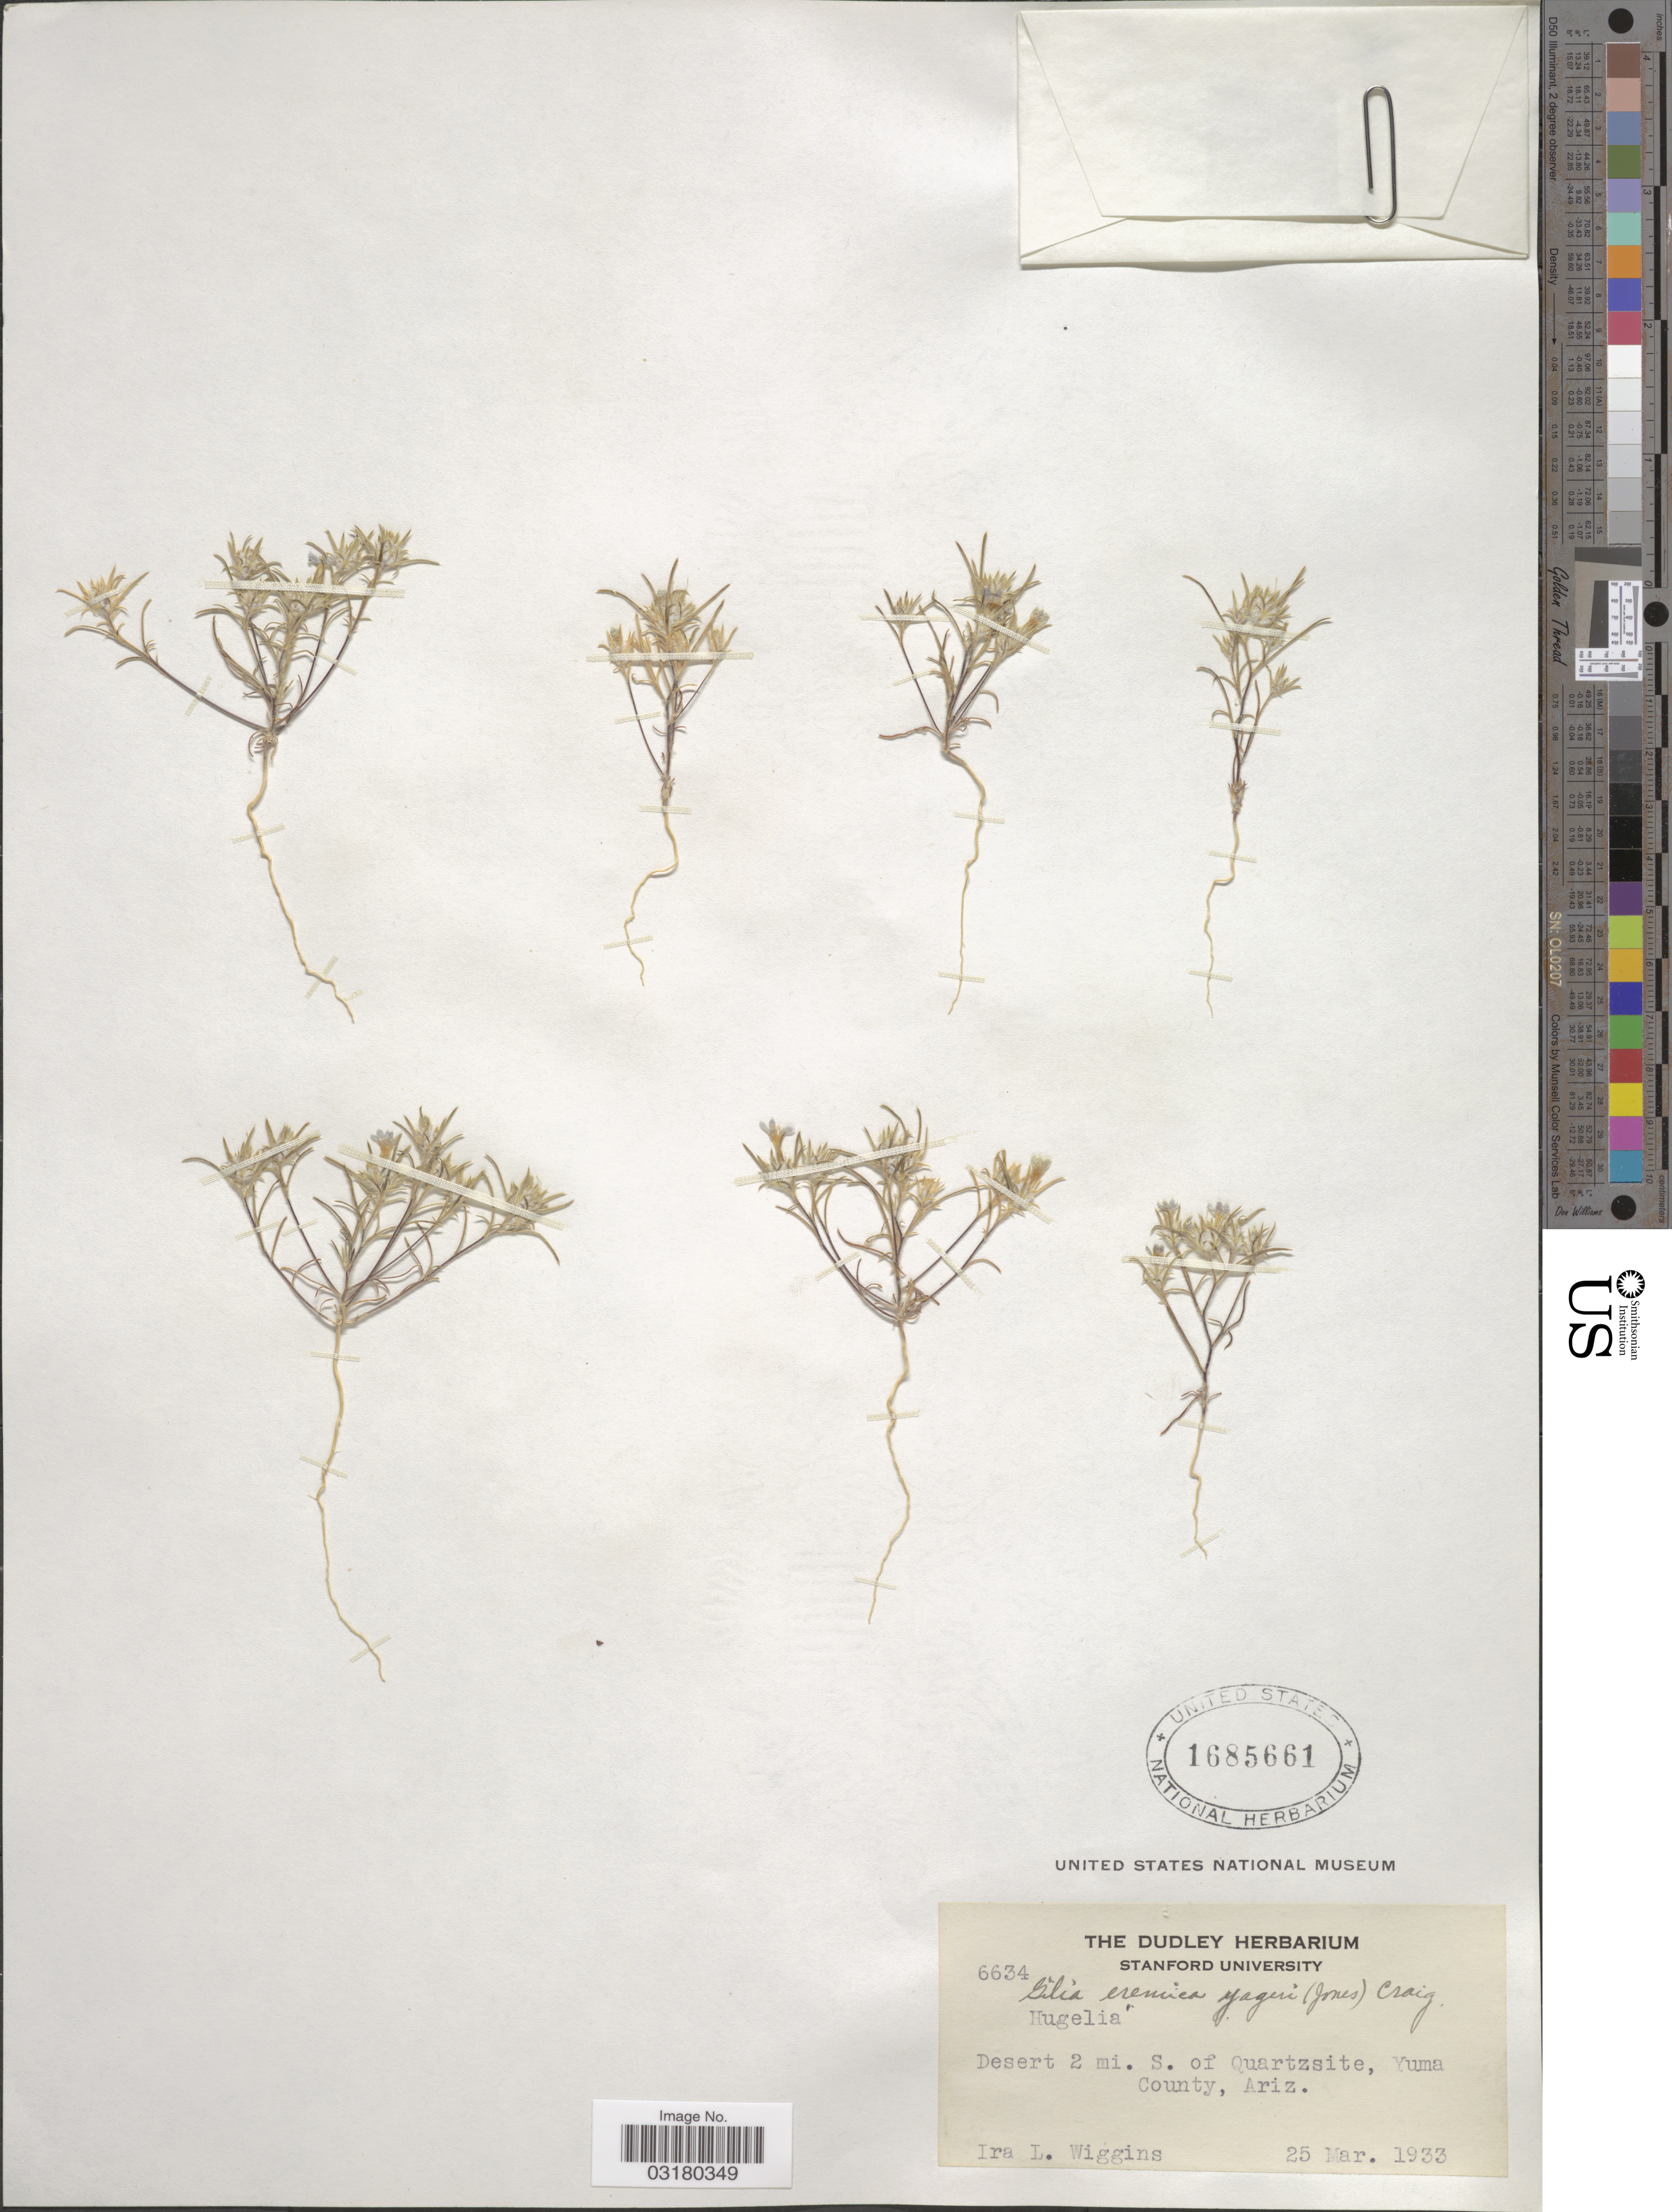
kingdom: Plantae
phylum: Tracheophyta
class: Magnoliopsida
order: Ericales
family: Polemoniaceae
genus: Eriastrum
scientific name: Eriastrum diffusum subsp. diffusum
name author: (A. Gray) H. Mason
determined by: Strong, Mark T., (BOT), Smithsonian Institution - National Museum of Natural History (UNITED STATES)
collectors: I. L. Wiggins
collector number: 6634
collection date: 1933-03-25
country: United States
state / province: Arizona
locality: Desert 2 mi. S. of Quartzite, Yuma County.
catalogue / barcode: US 1685661